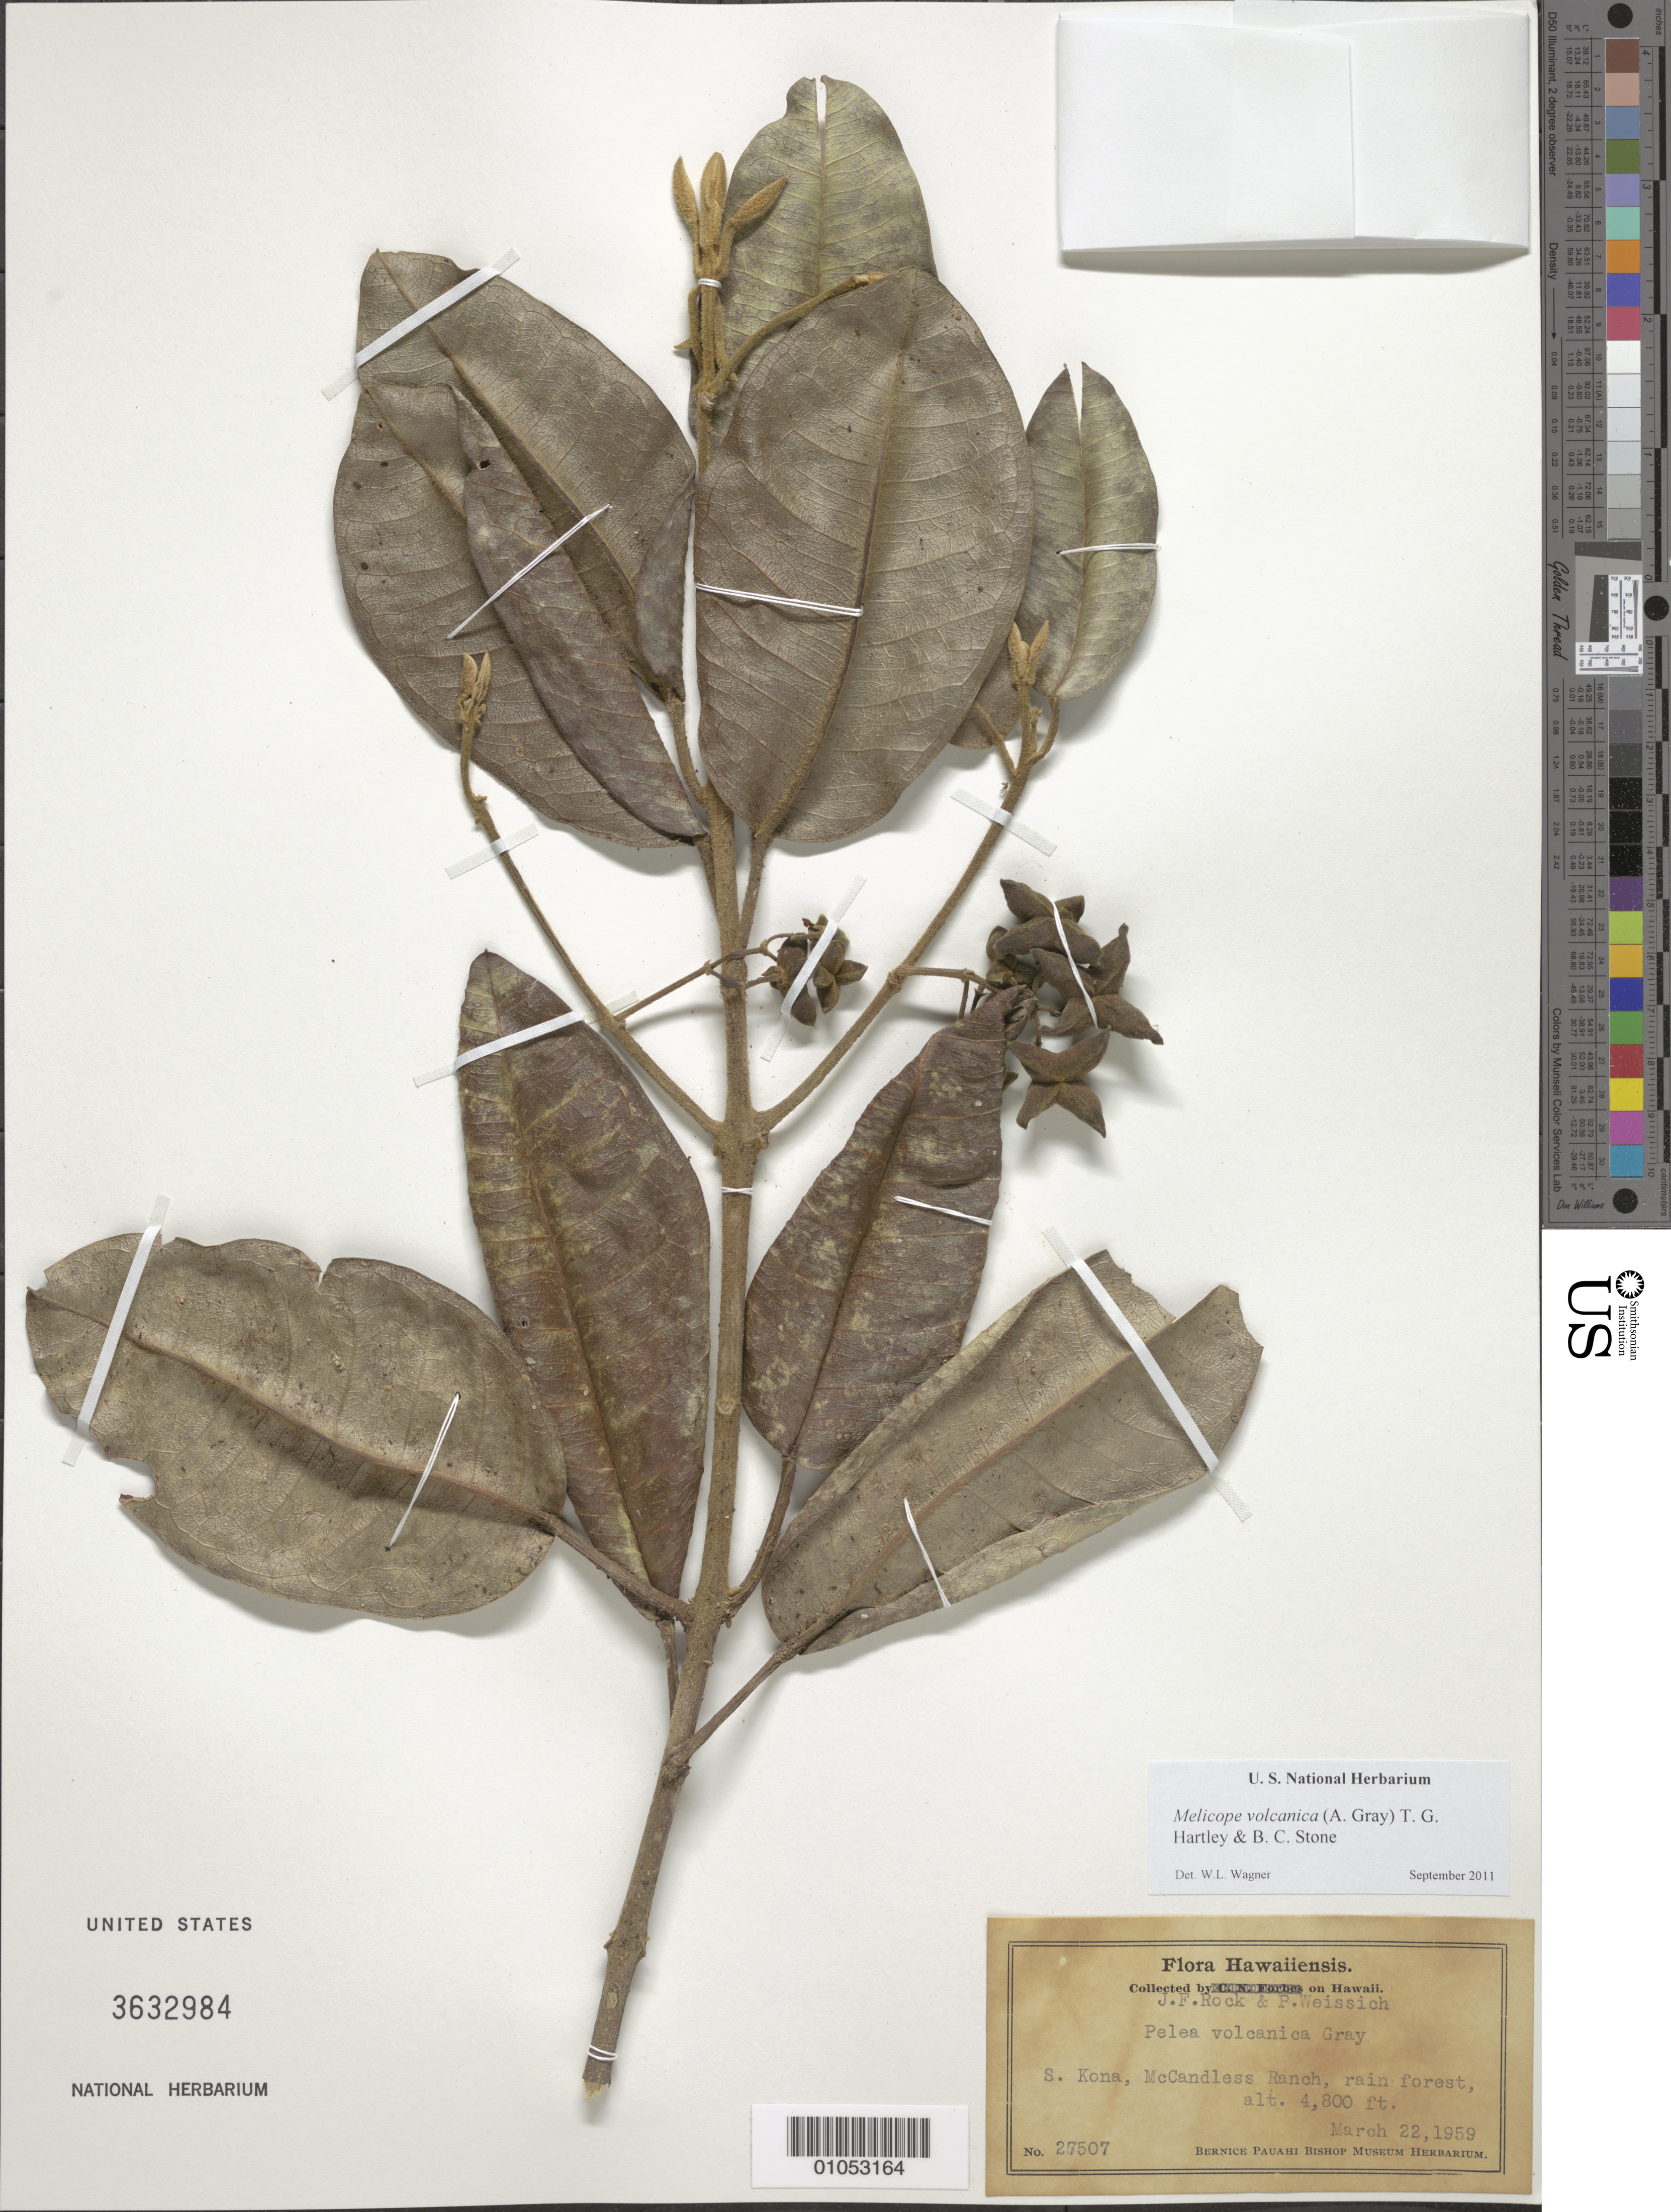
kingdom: Plantae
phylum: Tracheophyta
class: Magnoliopsida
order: Sapindales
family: Rutaceae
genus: Melicope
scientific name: Melicope volcanica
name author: (A. Gray) T.G. Hartley & B.C. Stone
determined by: Wagner, W. L., (BOT), Smithsonian Institution - National Museum of Natural History (UNITED STATES)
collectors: J. F. Rock & P. Weissich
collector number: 27507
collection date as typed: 22 Mar 1959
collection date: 1959-03-22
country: United States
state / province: Hawaii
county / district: Hawaii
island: Hawaii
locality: S. Kona, McCandless Ranch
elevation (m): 146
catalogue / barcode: US 3632984